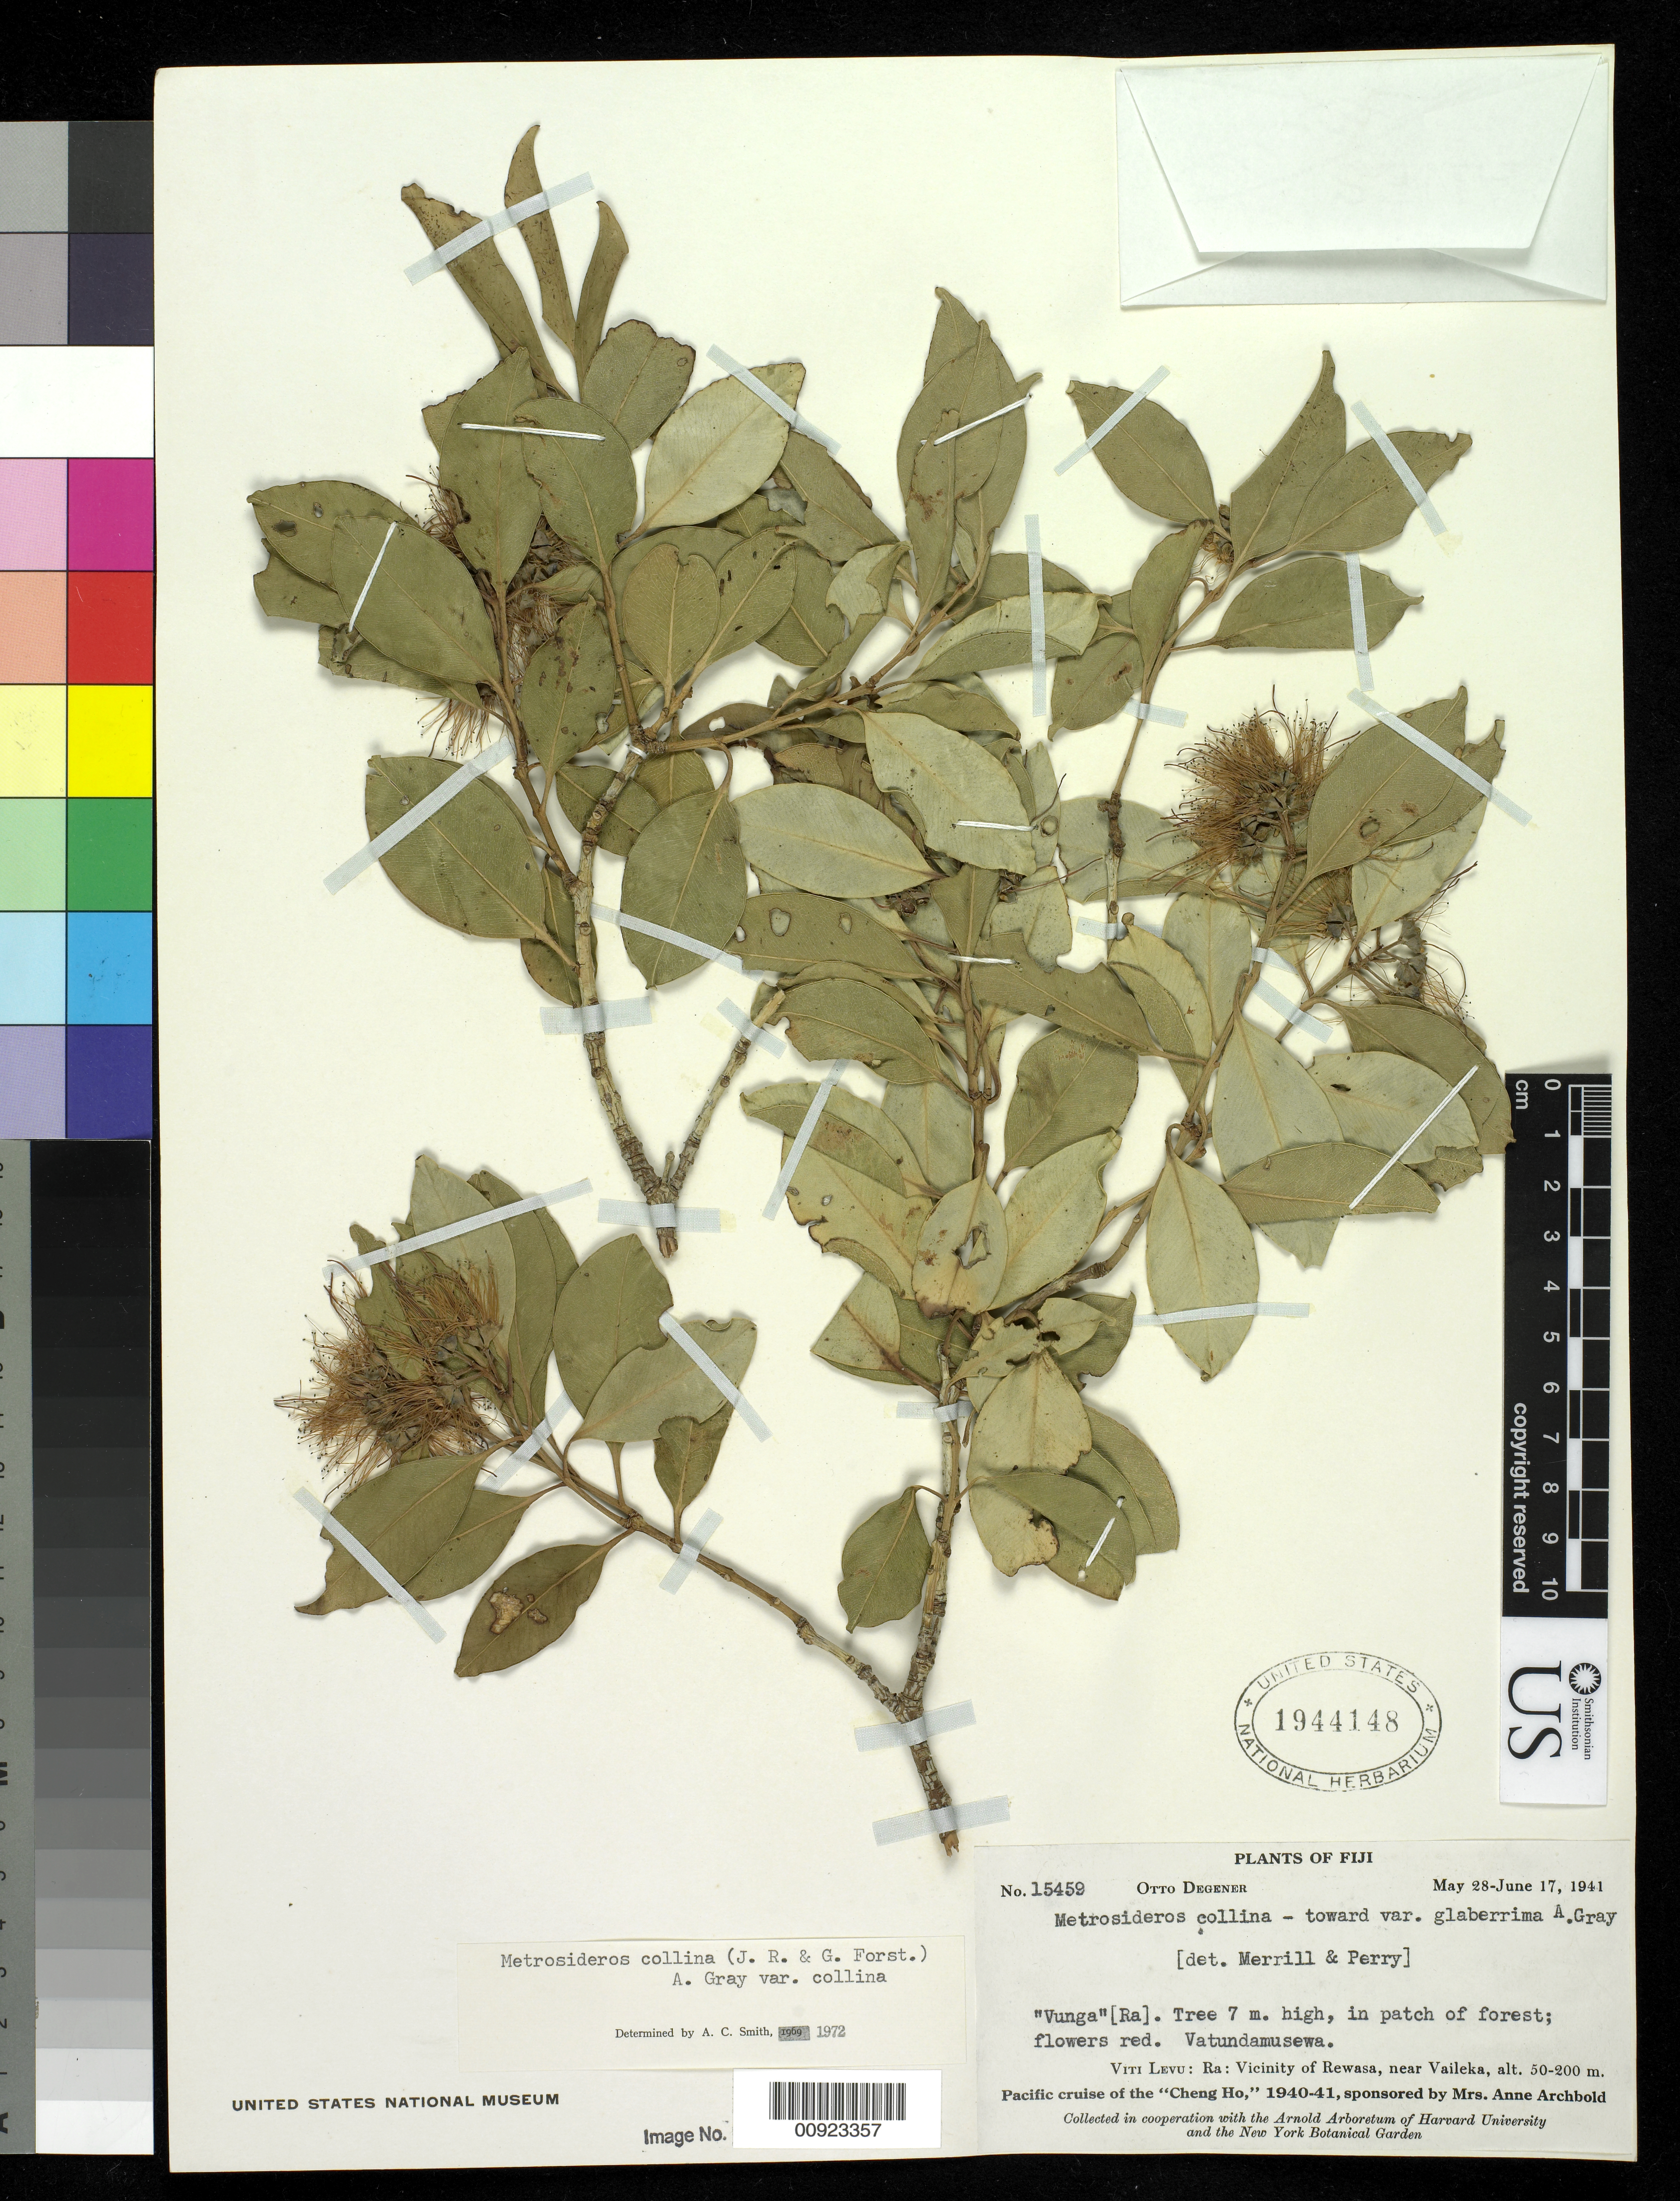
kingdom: Plantae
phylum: Tracheophyta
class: Magnoliopsida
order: Myrtales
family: Myrtaceae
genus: Metrosideros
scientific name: Metrosideros collina var. collina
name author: (J.R. Forst. & G. Forst.) A. Gray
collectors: O. Degener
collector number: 15459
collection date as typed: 28 May 1941 to 17 Jun 1941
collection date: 1941-05-28/1941-06-17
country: Fiji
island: Viti Levu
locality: Ra: Vatundamusewa, Vicinity of Rewasa, near Vaileka.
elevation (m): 50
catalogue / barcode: US 1944148